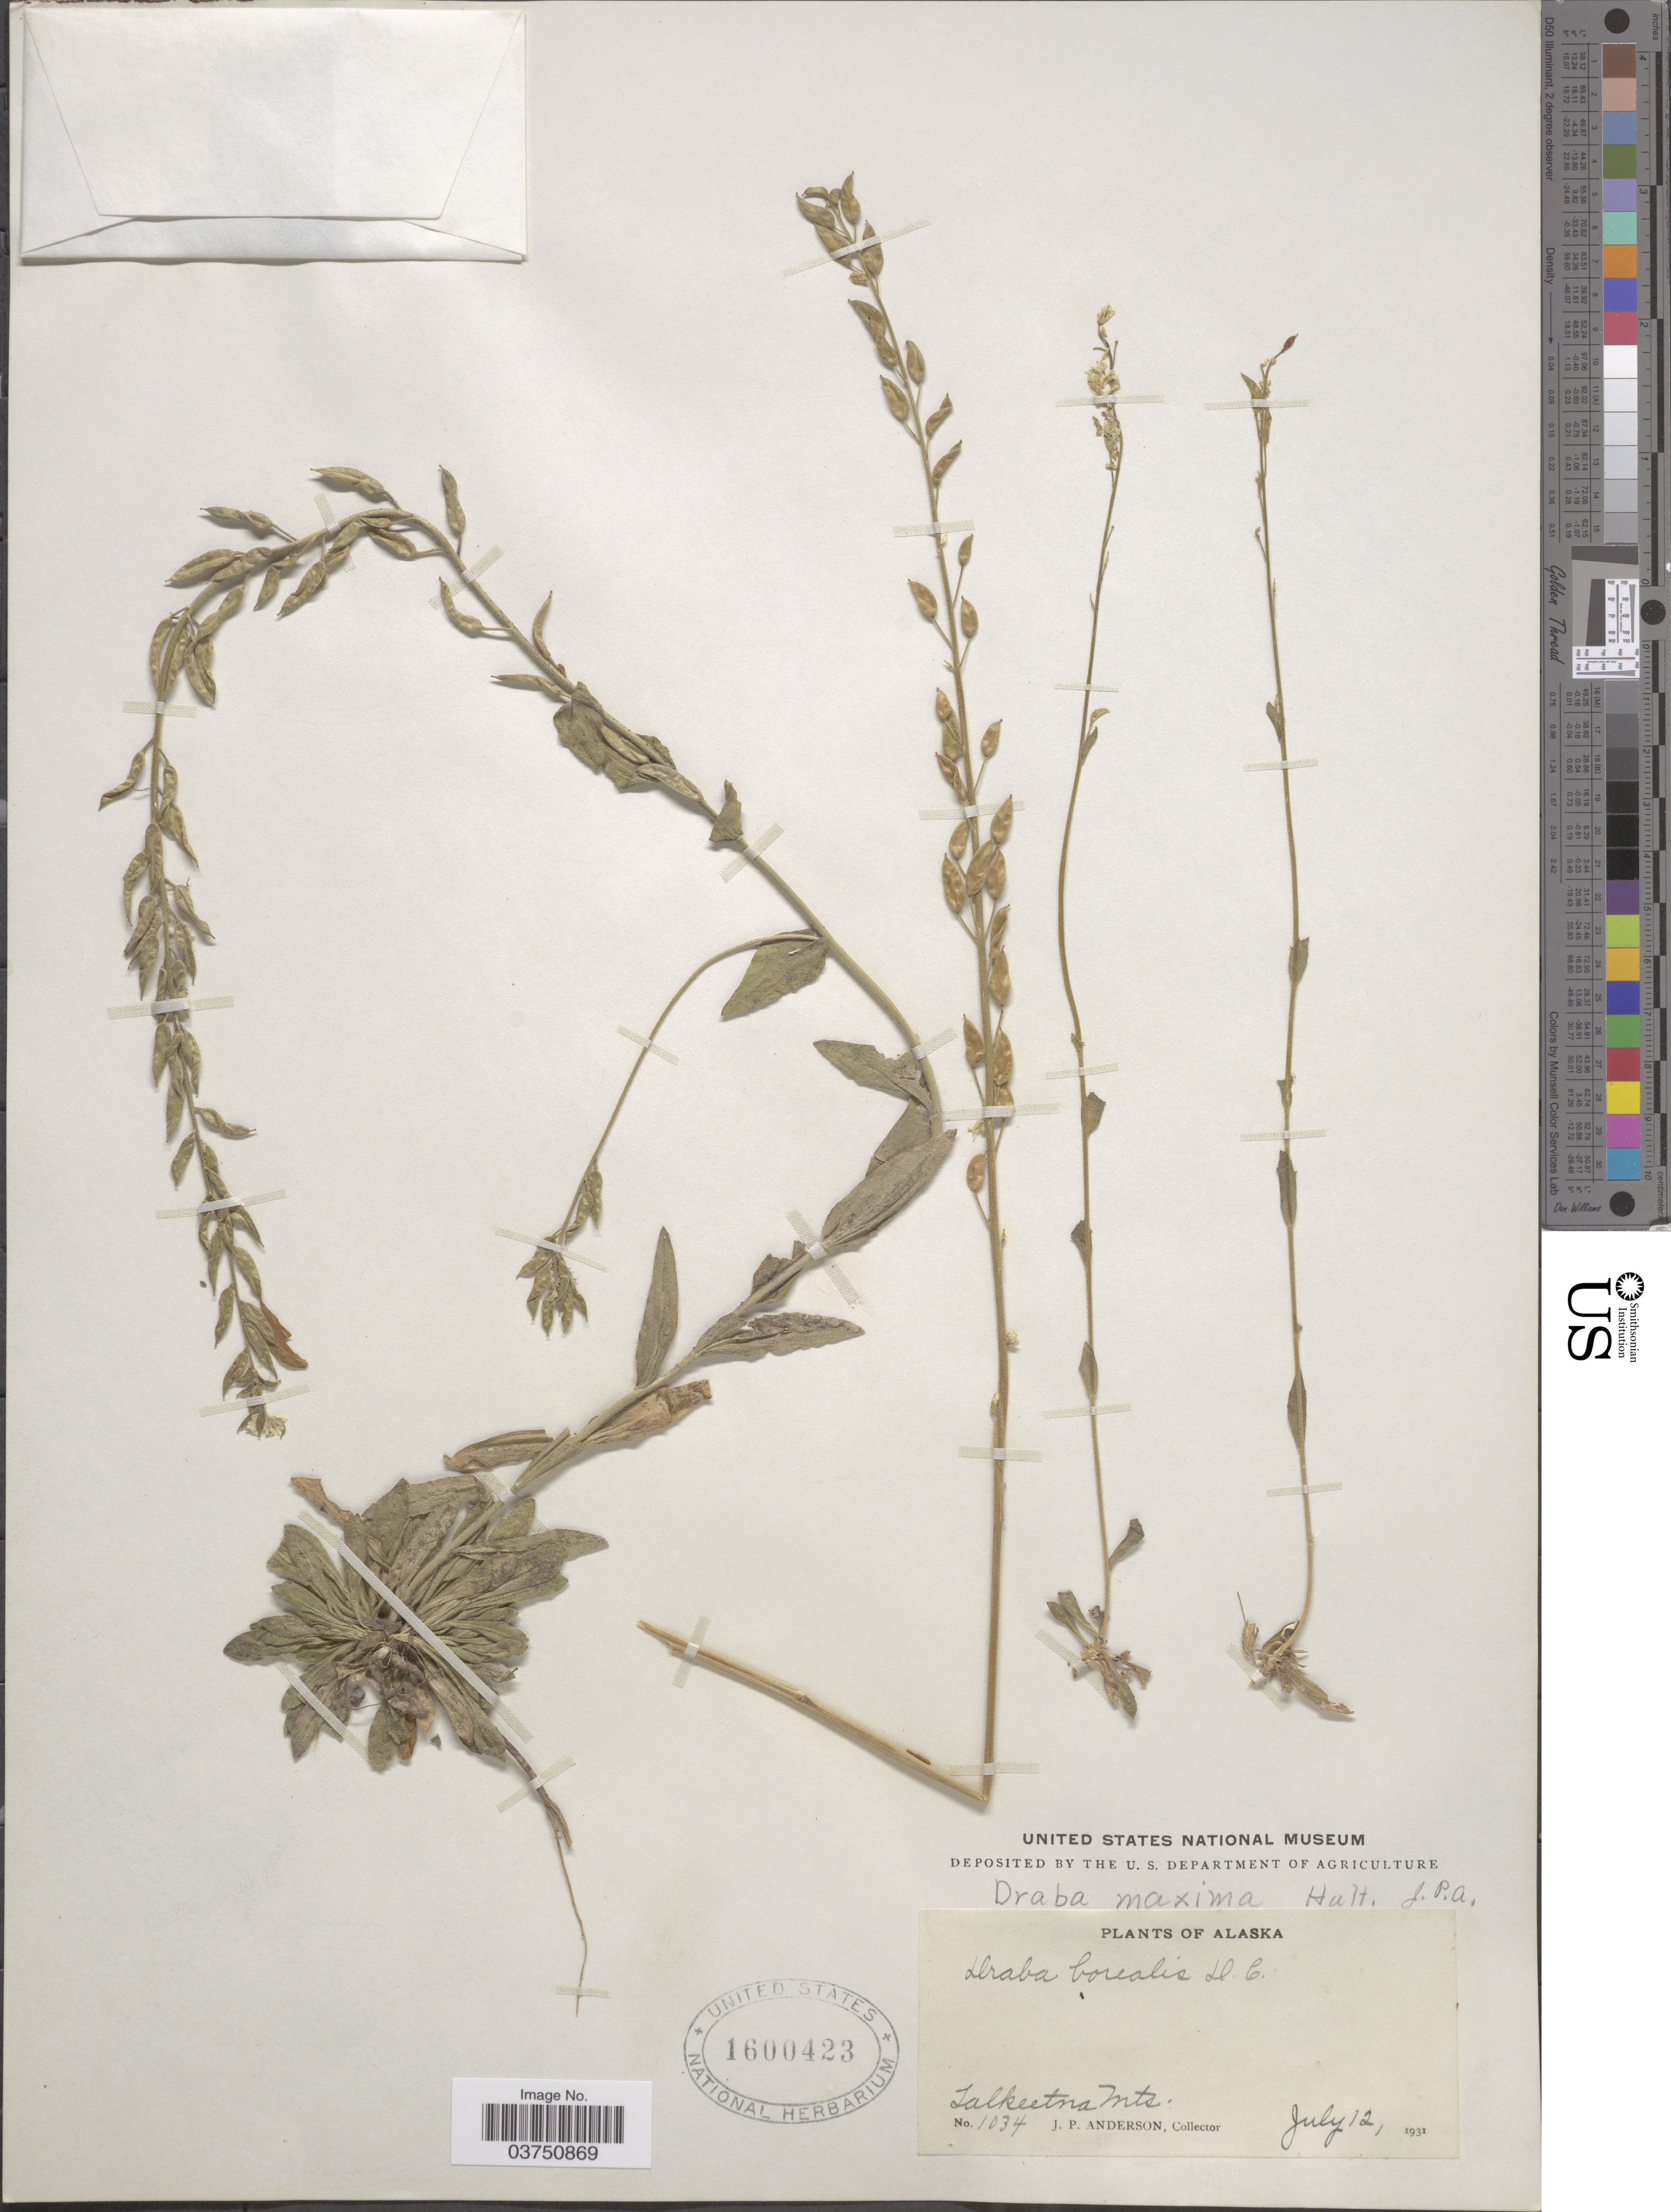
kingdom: Plantae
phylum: Tracheophyta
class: Magnoliopsida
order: Brassicales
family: Brassicaceae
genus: Draba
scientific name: Draba borealis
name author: DC.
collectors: J. P. Anderson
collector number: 1034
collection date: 1931-07-12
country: United States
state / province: Alaska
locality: Talkeetna Mts.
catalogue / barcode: US 1600423